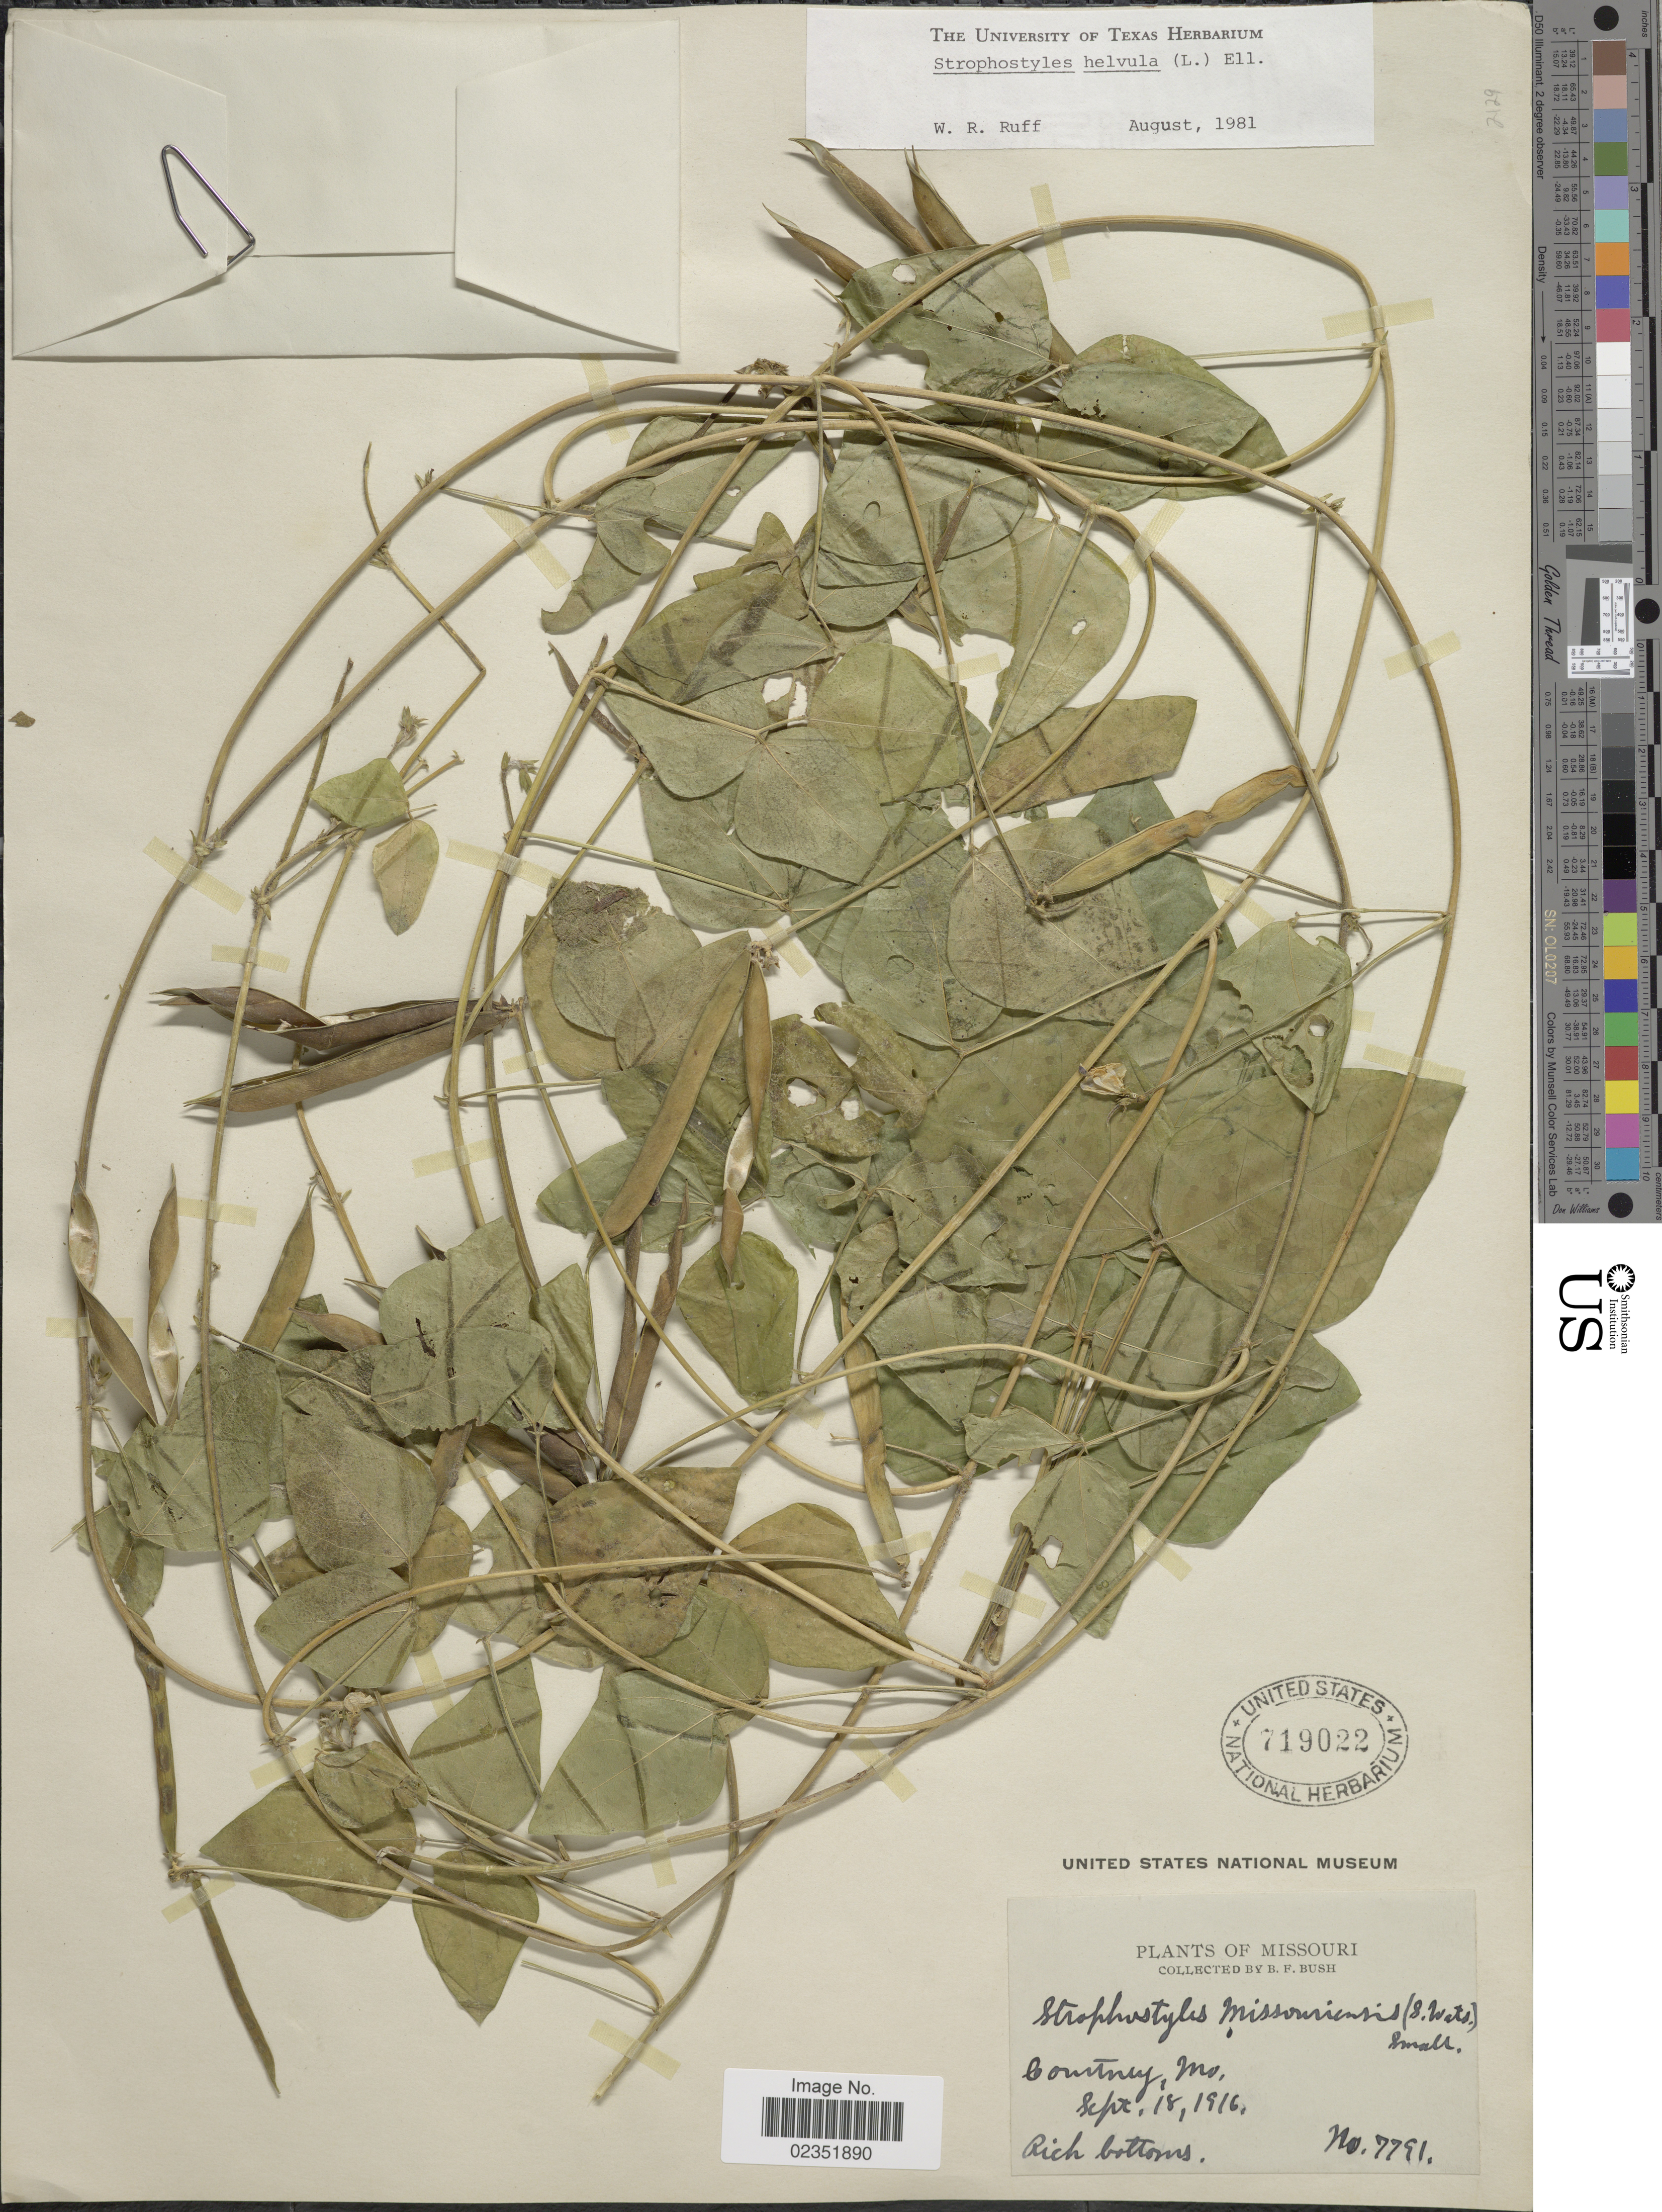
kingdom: Plantae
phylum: Tracheophyta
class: Magnoliopsida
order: Fabales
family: Fabaceae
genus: Strophostyles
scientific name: Strophostyles helvola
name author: (L.) Elliott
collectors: B. F. Bush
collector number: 7791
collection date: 1916-09-18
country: United States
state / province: Missouri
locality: Courtney, Rich bottoms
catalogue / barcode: US 719022